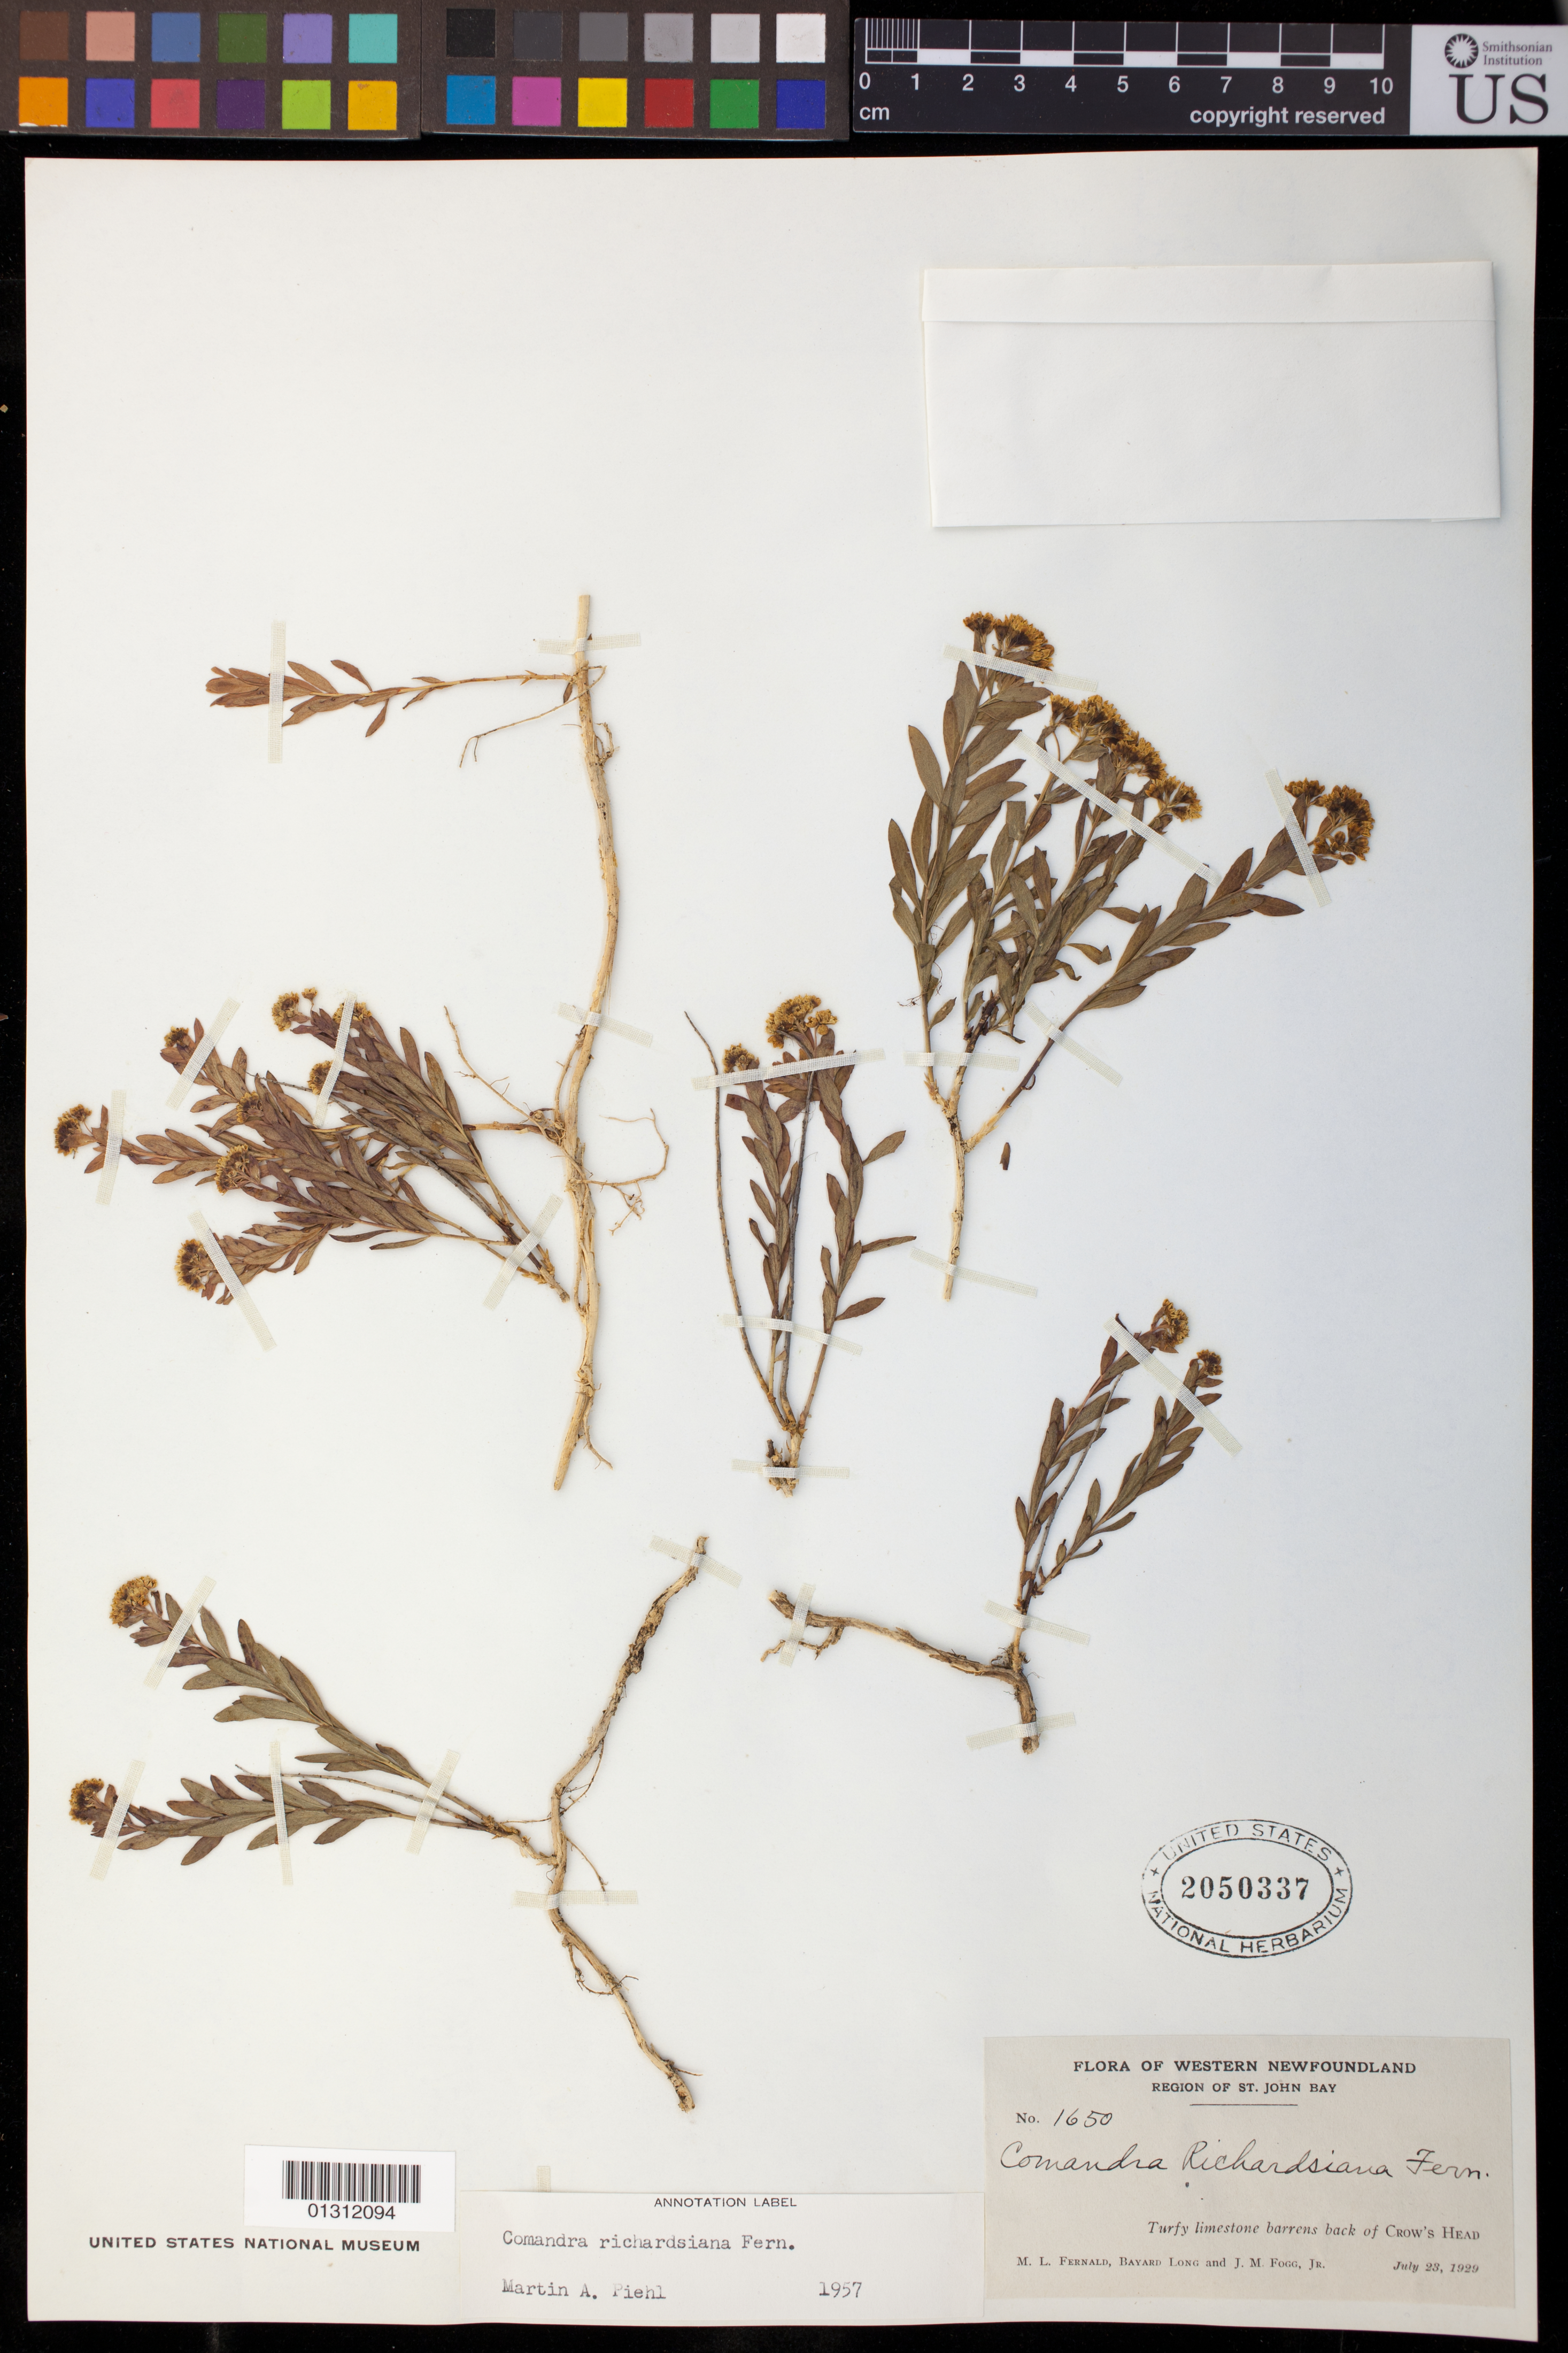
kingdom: Plantae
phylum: Tracheophyta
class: Magnoliopsida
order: Santalales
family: Comandraceae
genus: Comandra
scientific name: Comandra richardsiana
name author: Fernald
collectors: M. L. Fernald, B. Long & J. Fogg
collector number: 1650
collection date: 1929-07-23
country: Canada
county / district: St. John's Bay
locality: Turfy limestone barrens back of Crow's Head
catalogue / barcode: US 2050337